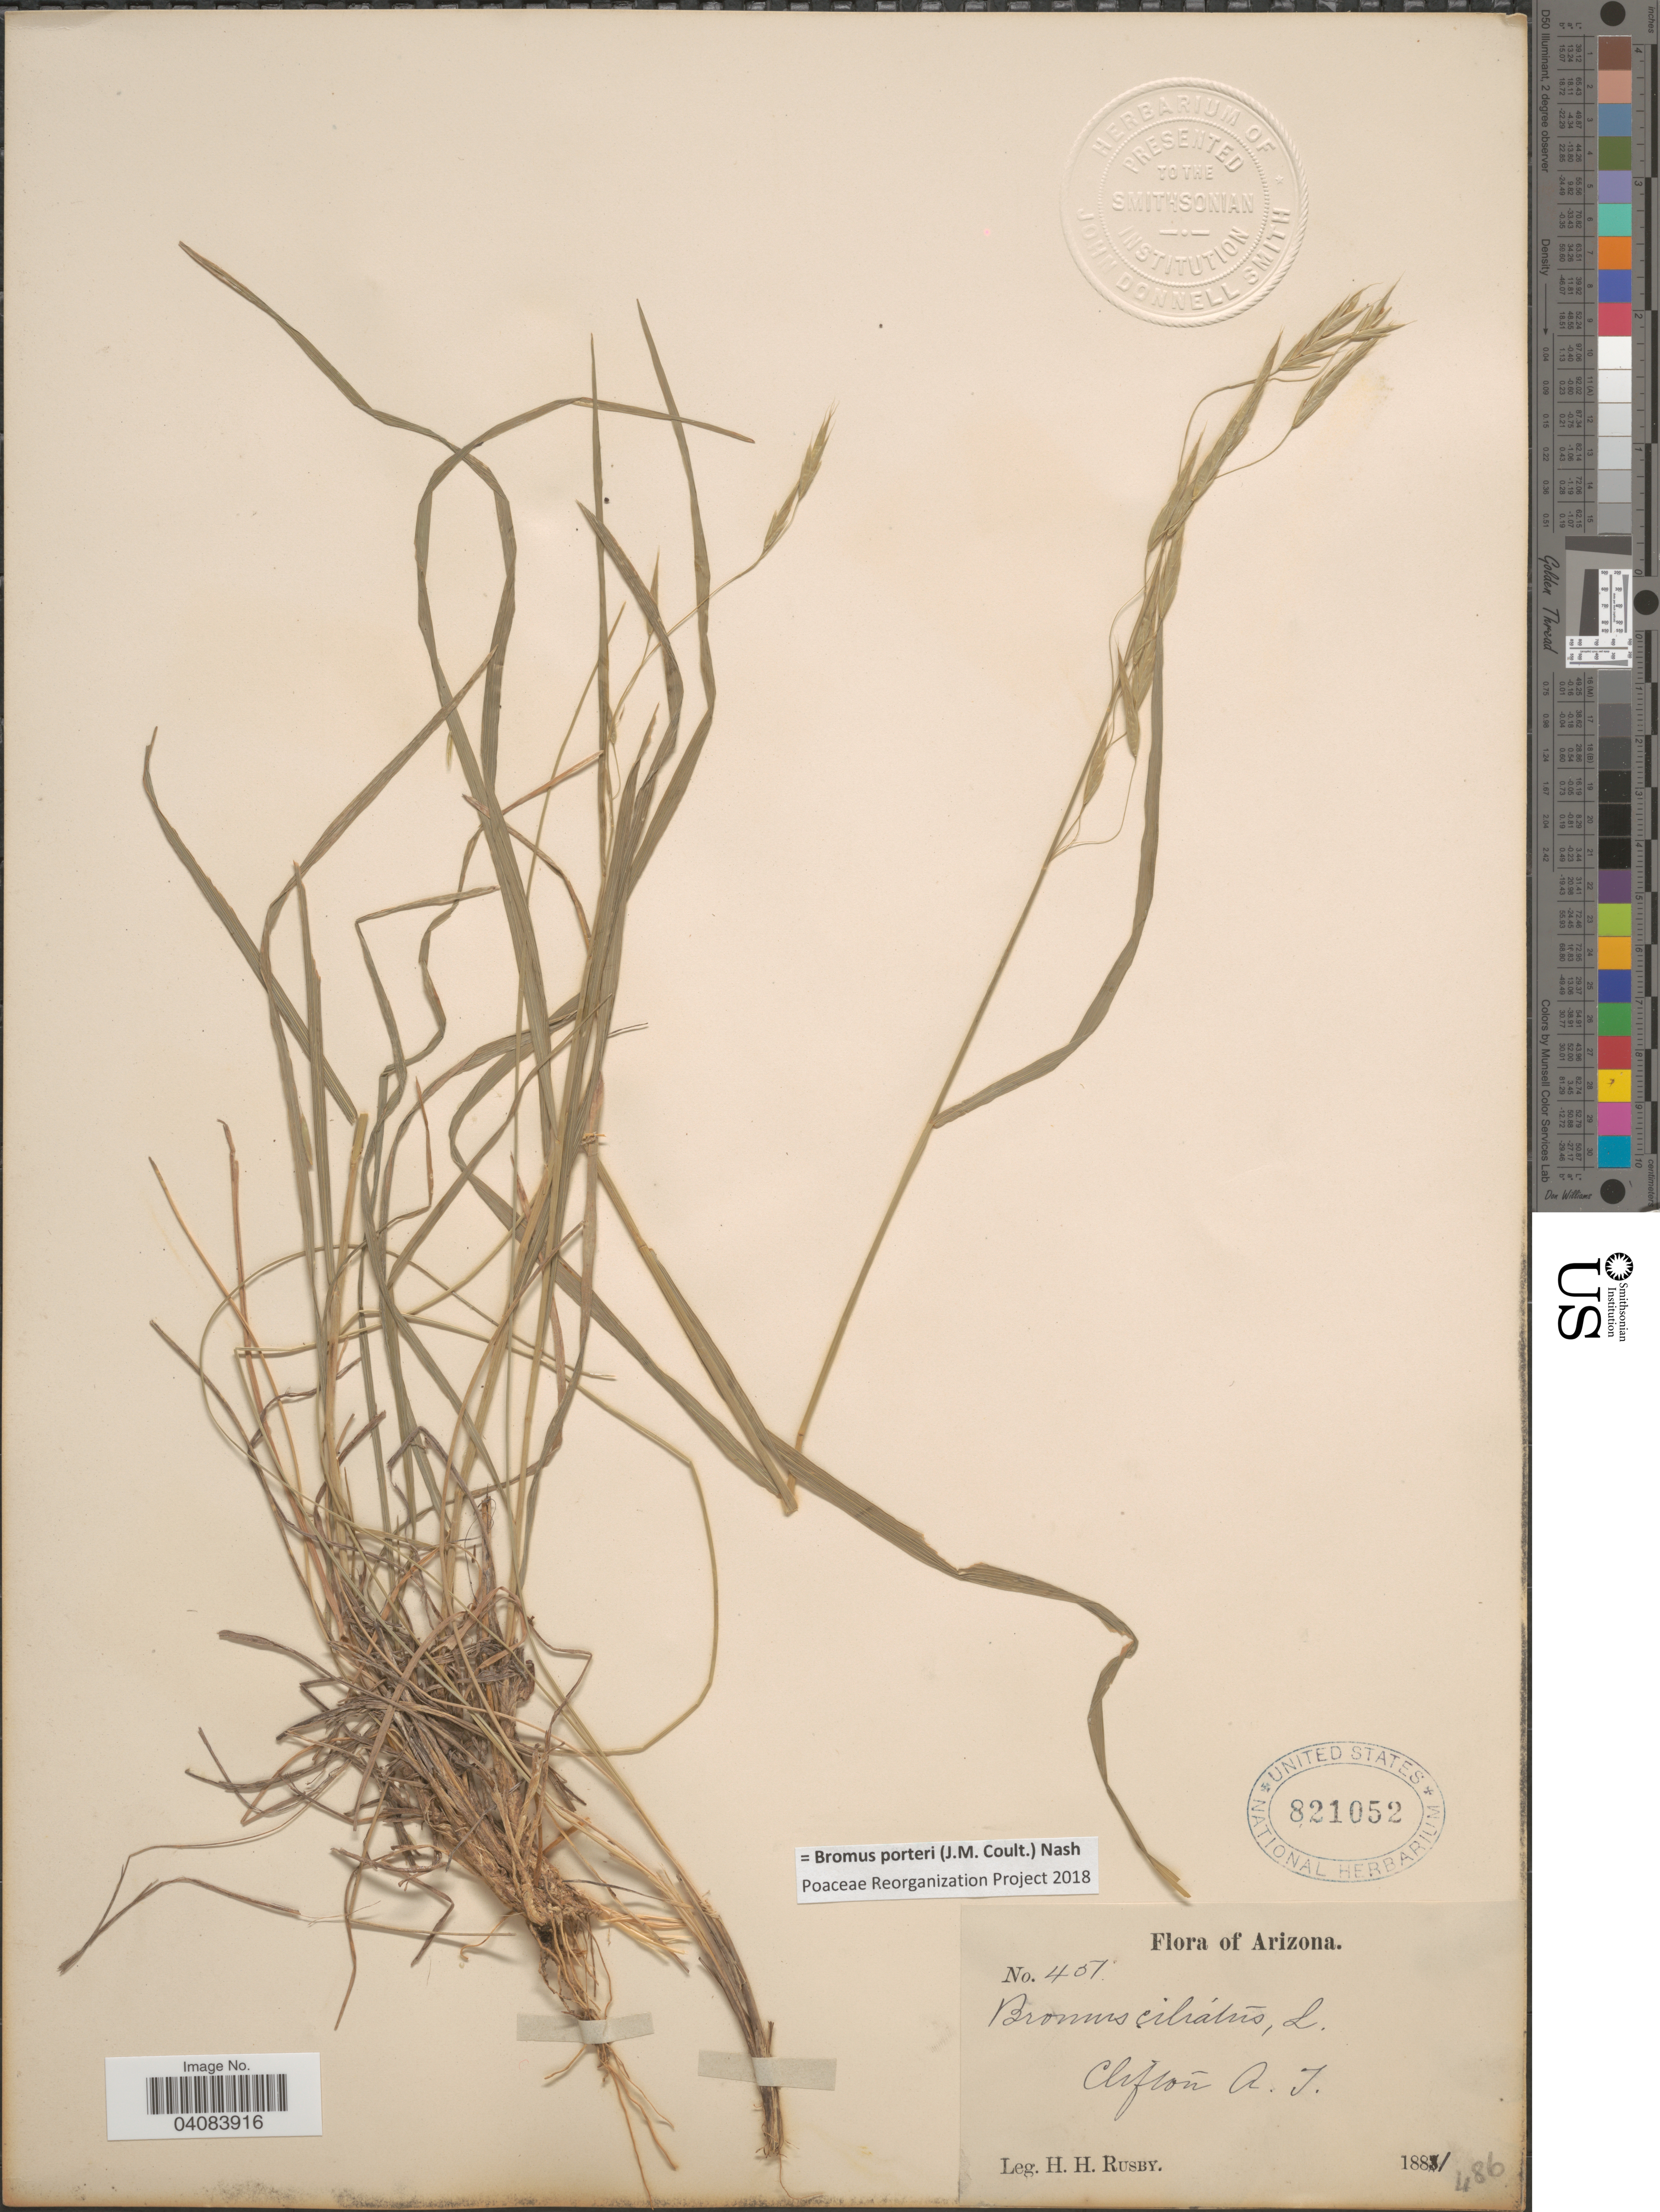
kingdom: Plantae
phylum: Tracheophyta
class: Liliopsida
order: Poales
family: Poaceae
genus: Bromus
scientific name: Bromus porteri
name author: (J.M. Coult.) Nash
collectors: H. H. Rusby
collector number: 451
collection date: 1881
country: United States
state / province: Arizona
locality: Clifton A. T.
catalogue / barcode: US 821052